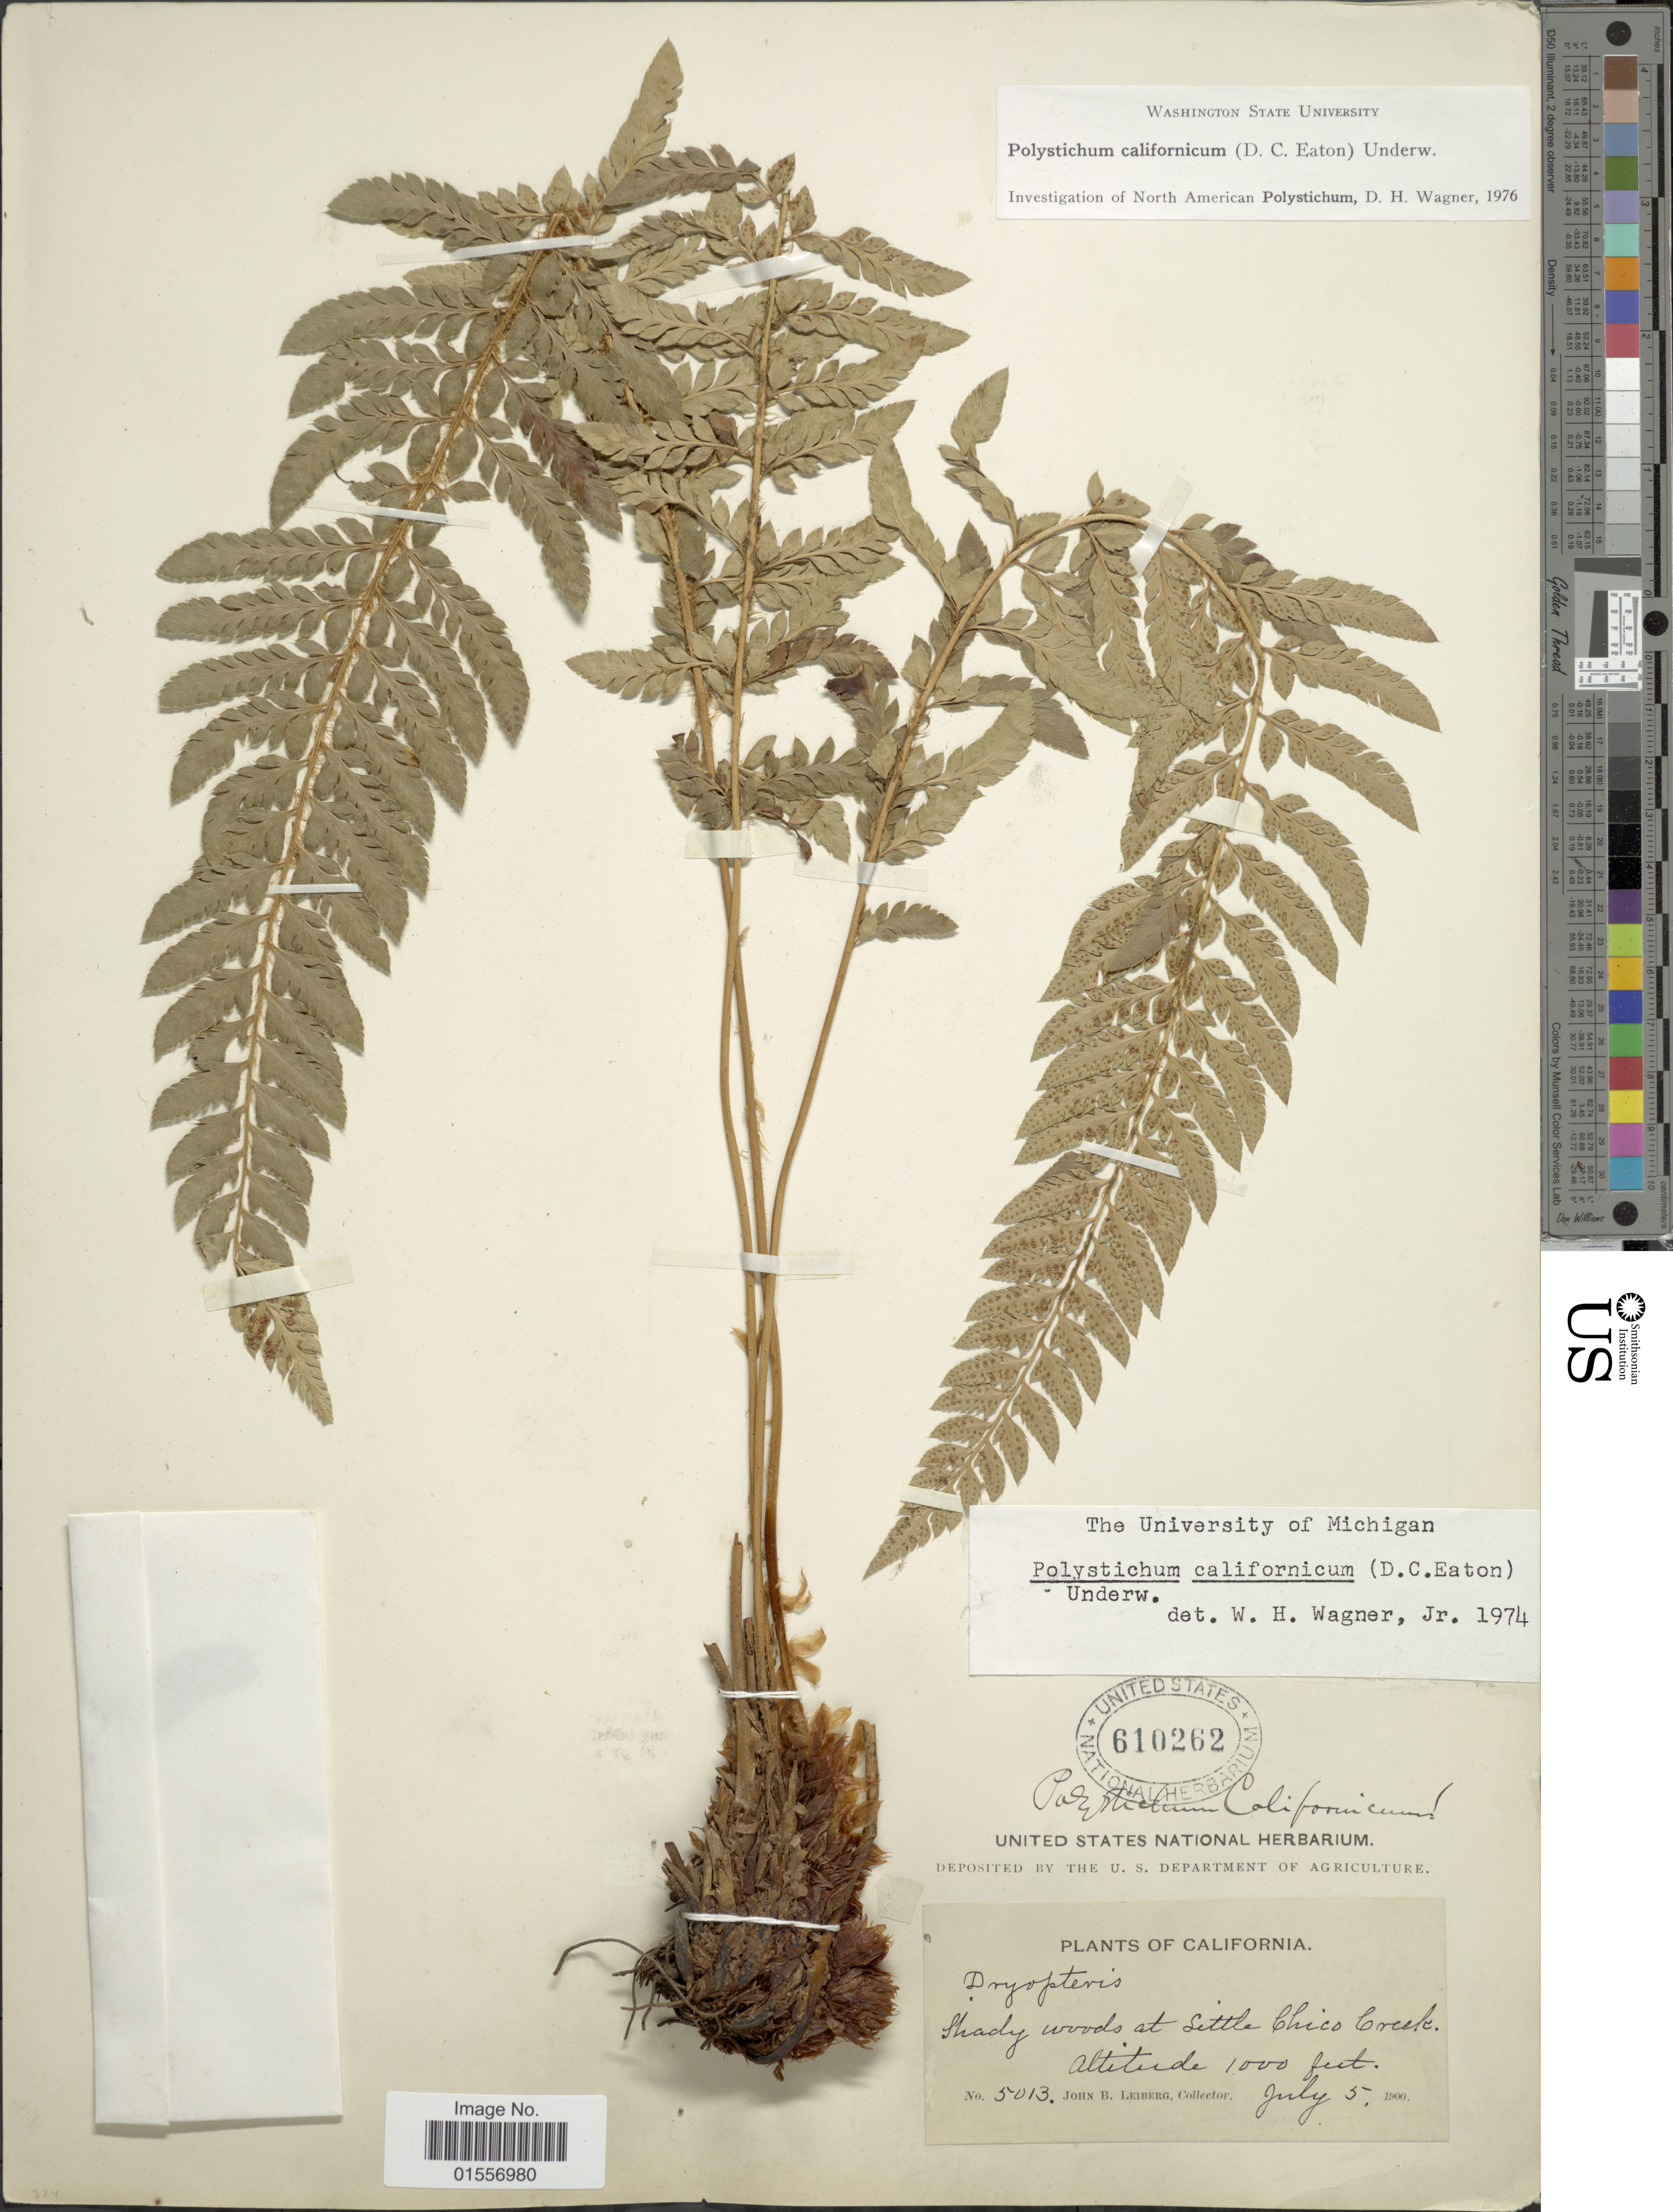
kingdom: Plantae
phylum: Tracheophyta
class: Polypodiopsida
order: Polypodiales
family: Dryopteridaceae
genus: Polystichum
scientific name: Polystichum californicum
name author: (D.C. Eaton) Diels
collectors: J. B. Leiberg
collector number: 5013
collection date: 1900-07-05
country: United States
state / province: California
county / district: Butte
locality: Shady woods at Settle Chico Creek.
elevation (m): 305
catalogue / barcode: US 610262